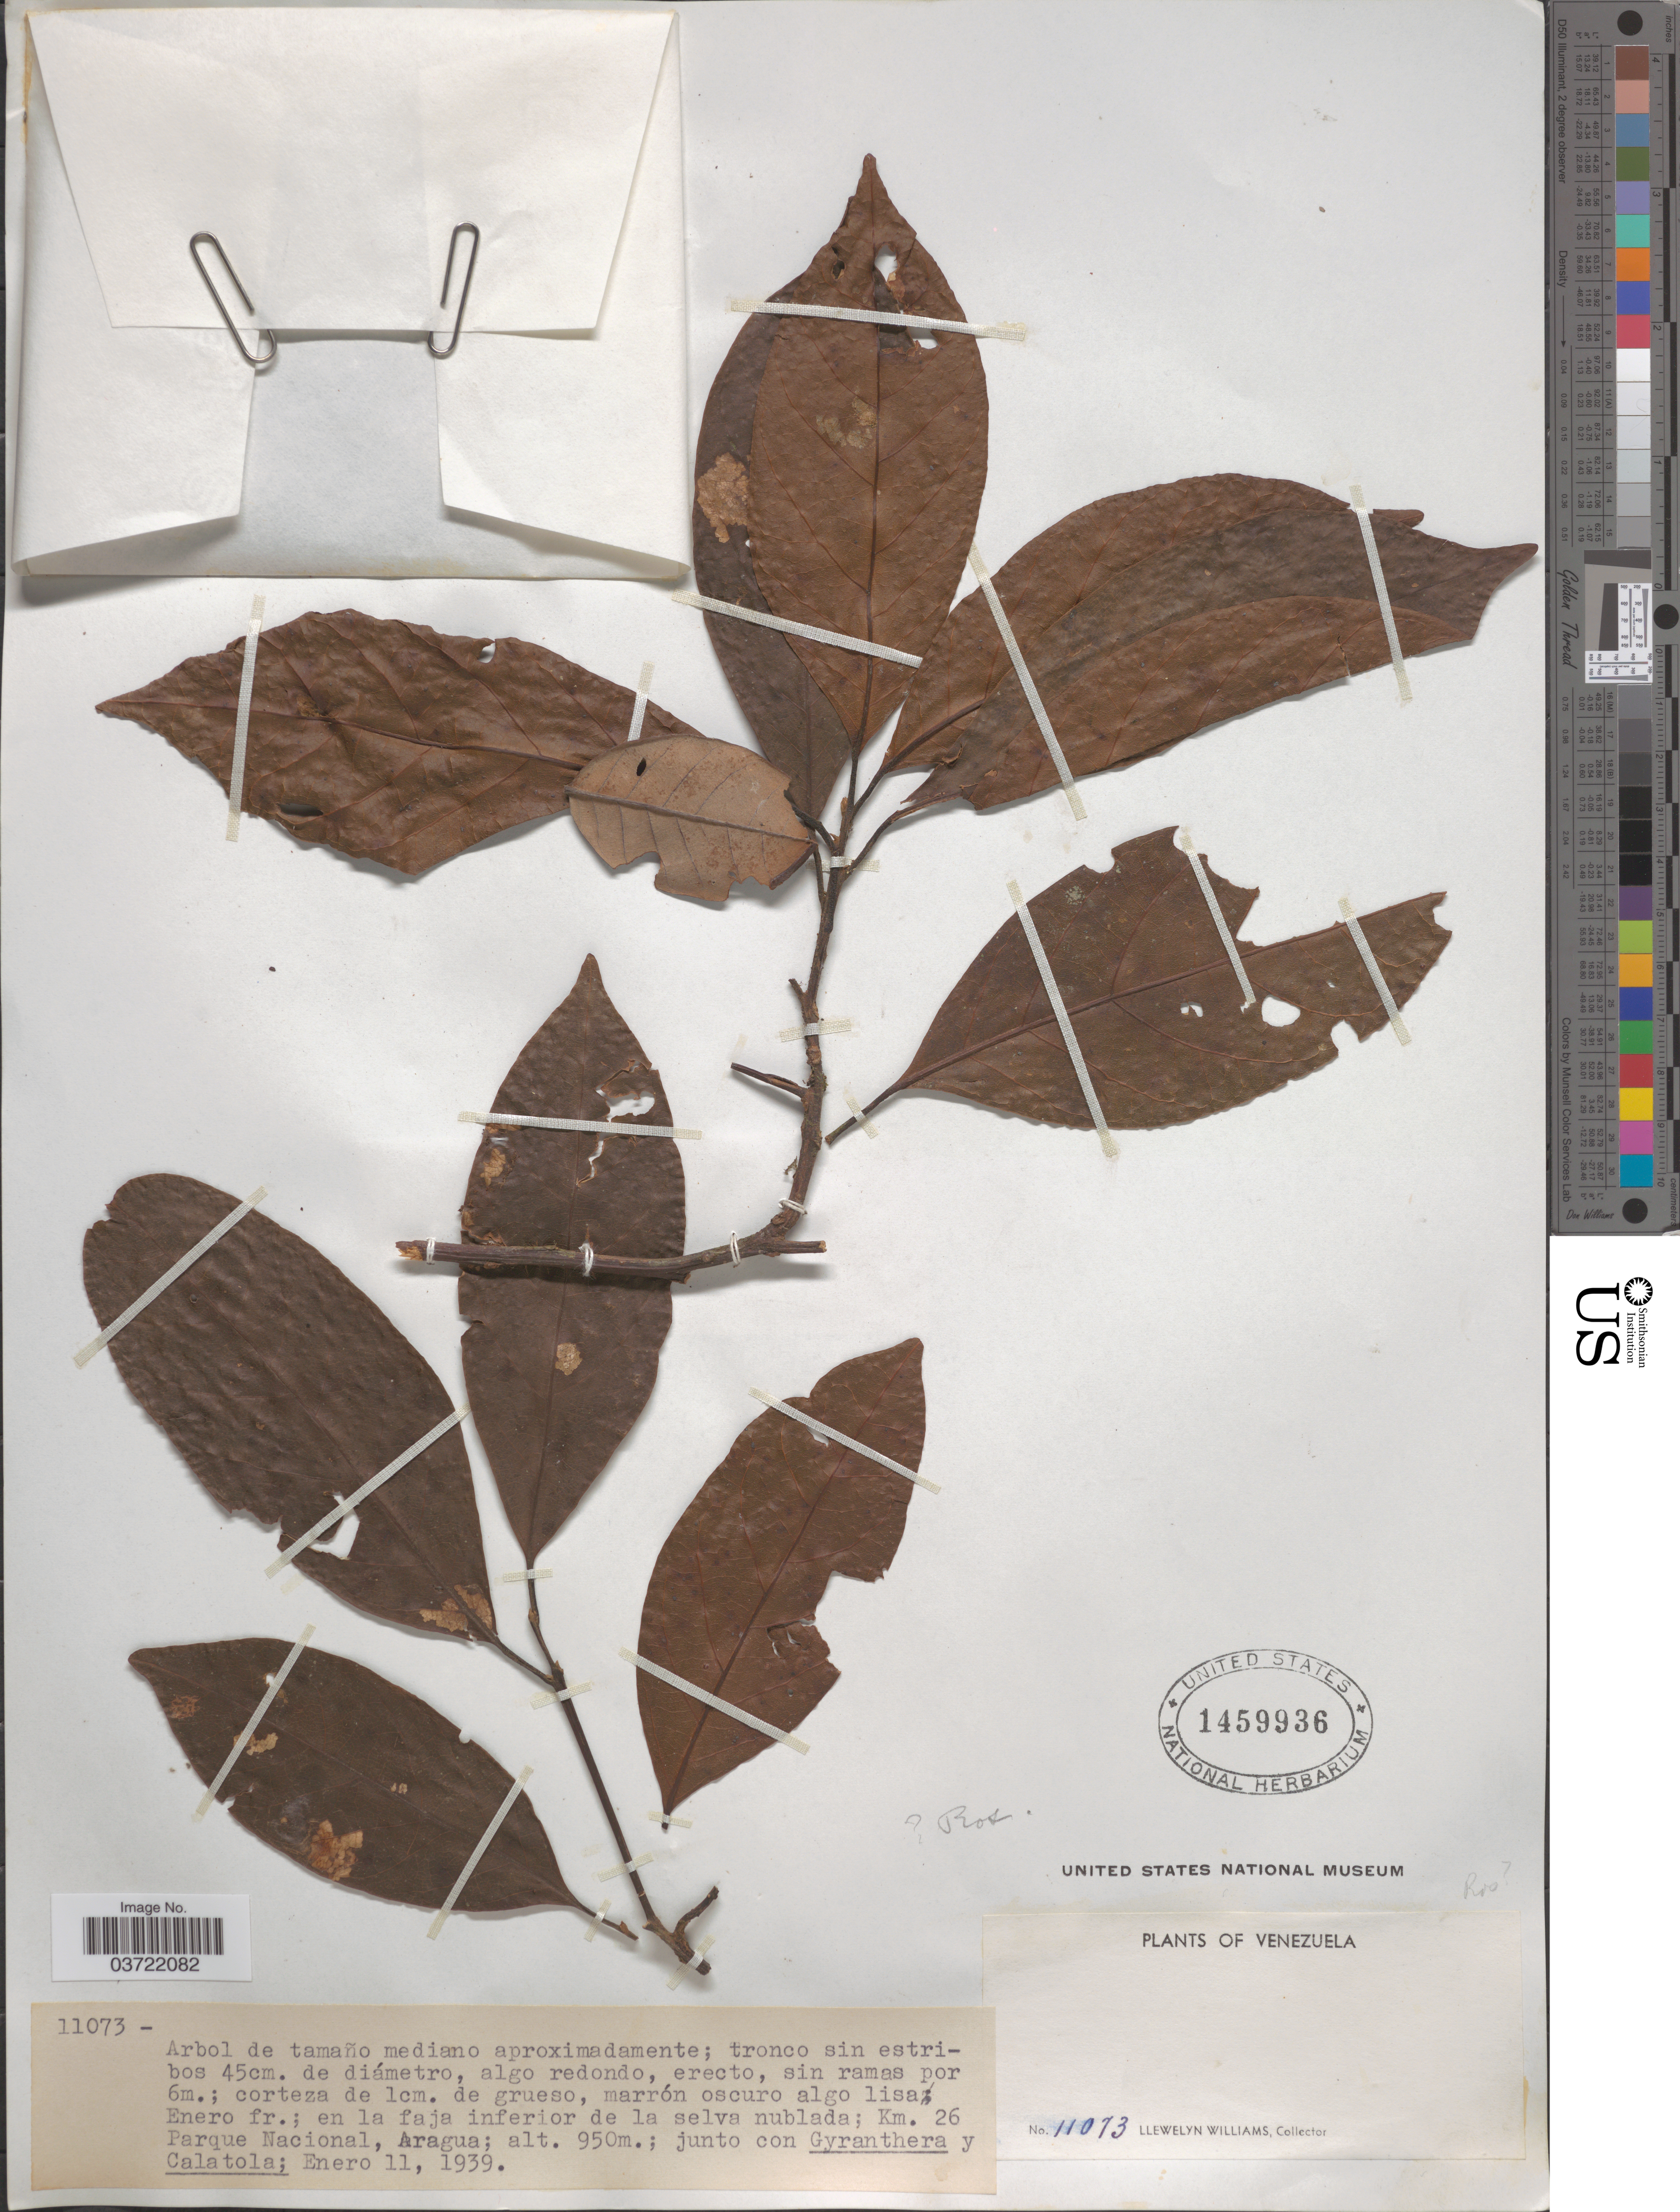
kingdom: Plantae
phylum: Tracheophyta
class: Magnoliopsida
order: Malpighiales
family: Chrysobalanaceae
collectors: Ll. Williams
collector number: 11073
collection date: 1939-01-11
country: Venezuela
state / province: Aragua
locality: Km. 26 Parque Nacional.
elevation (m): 950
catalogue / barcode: US 1459936